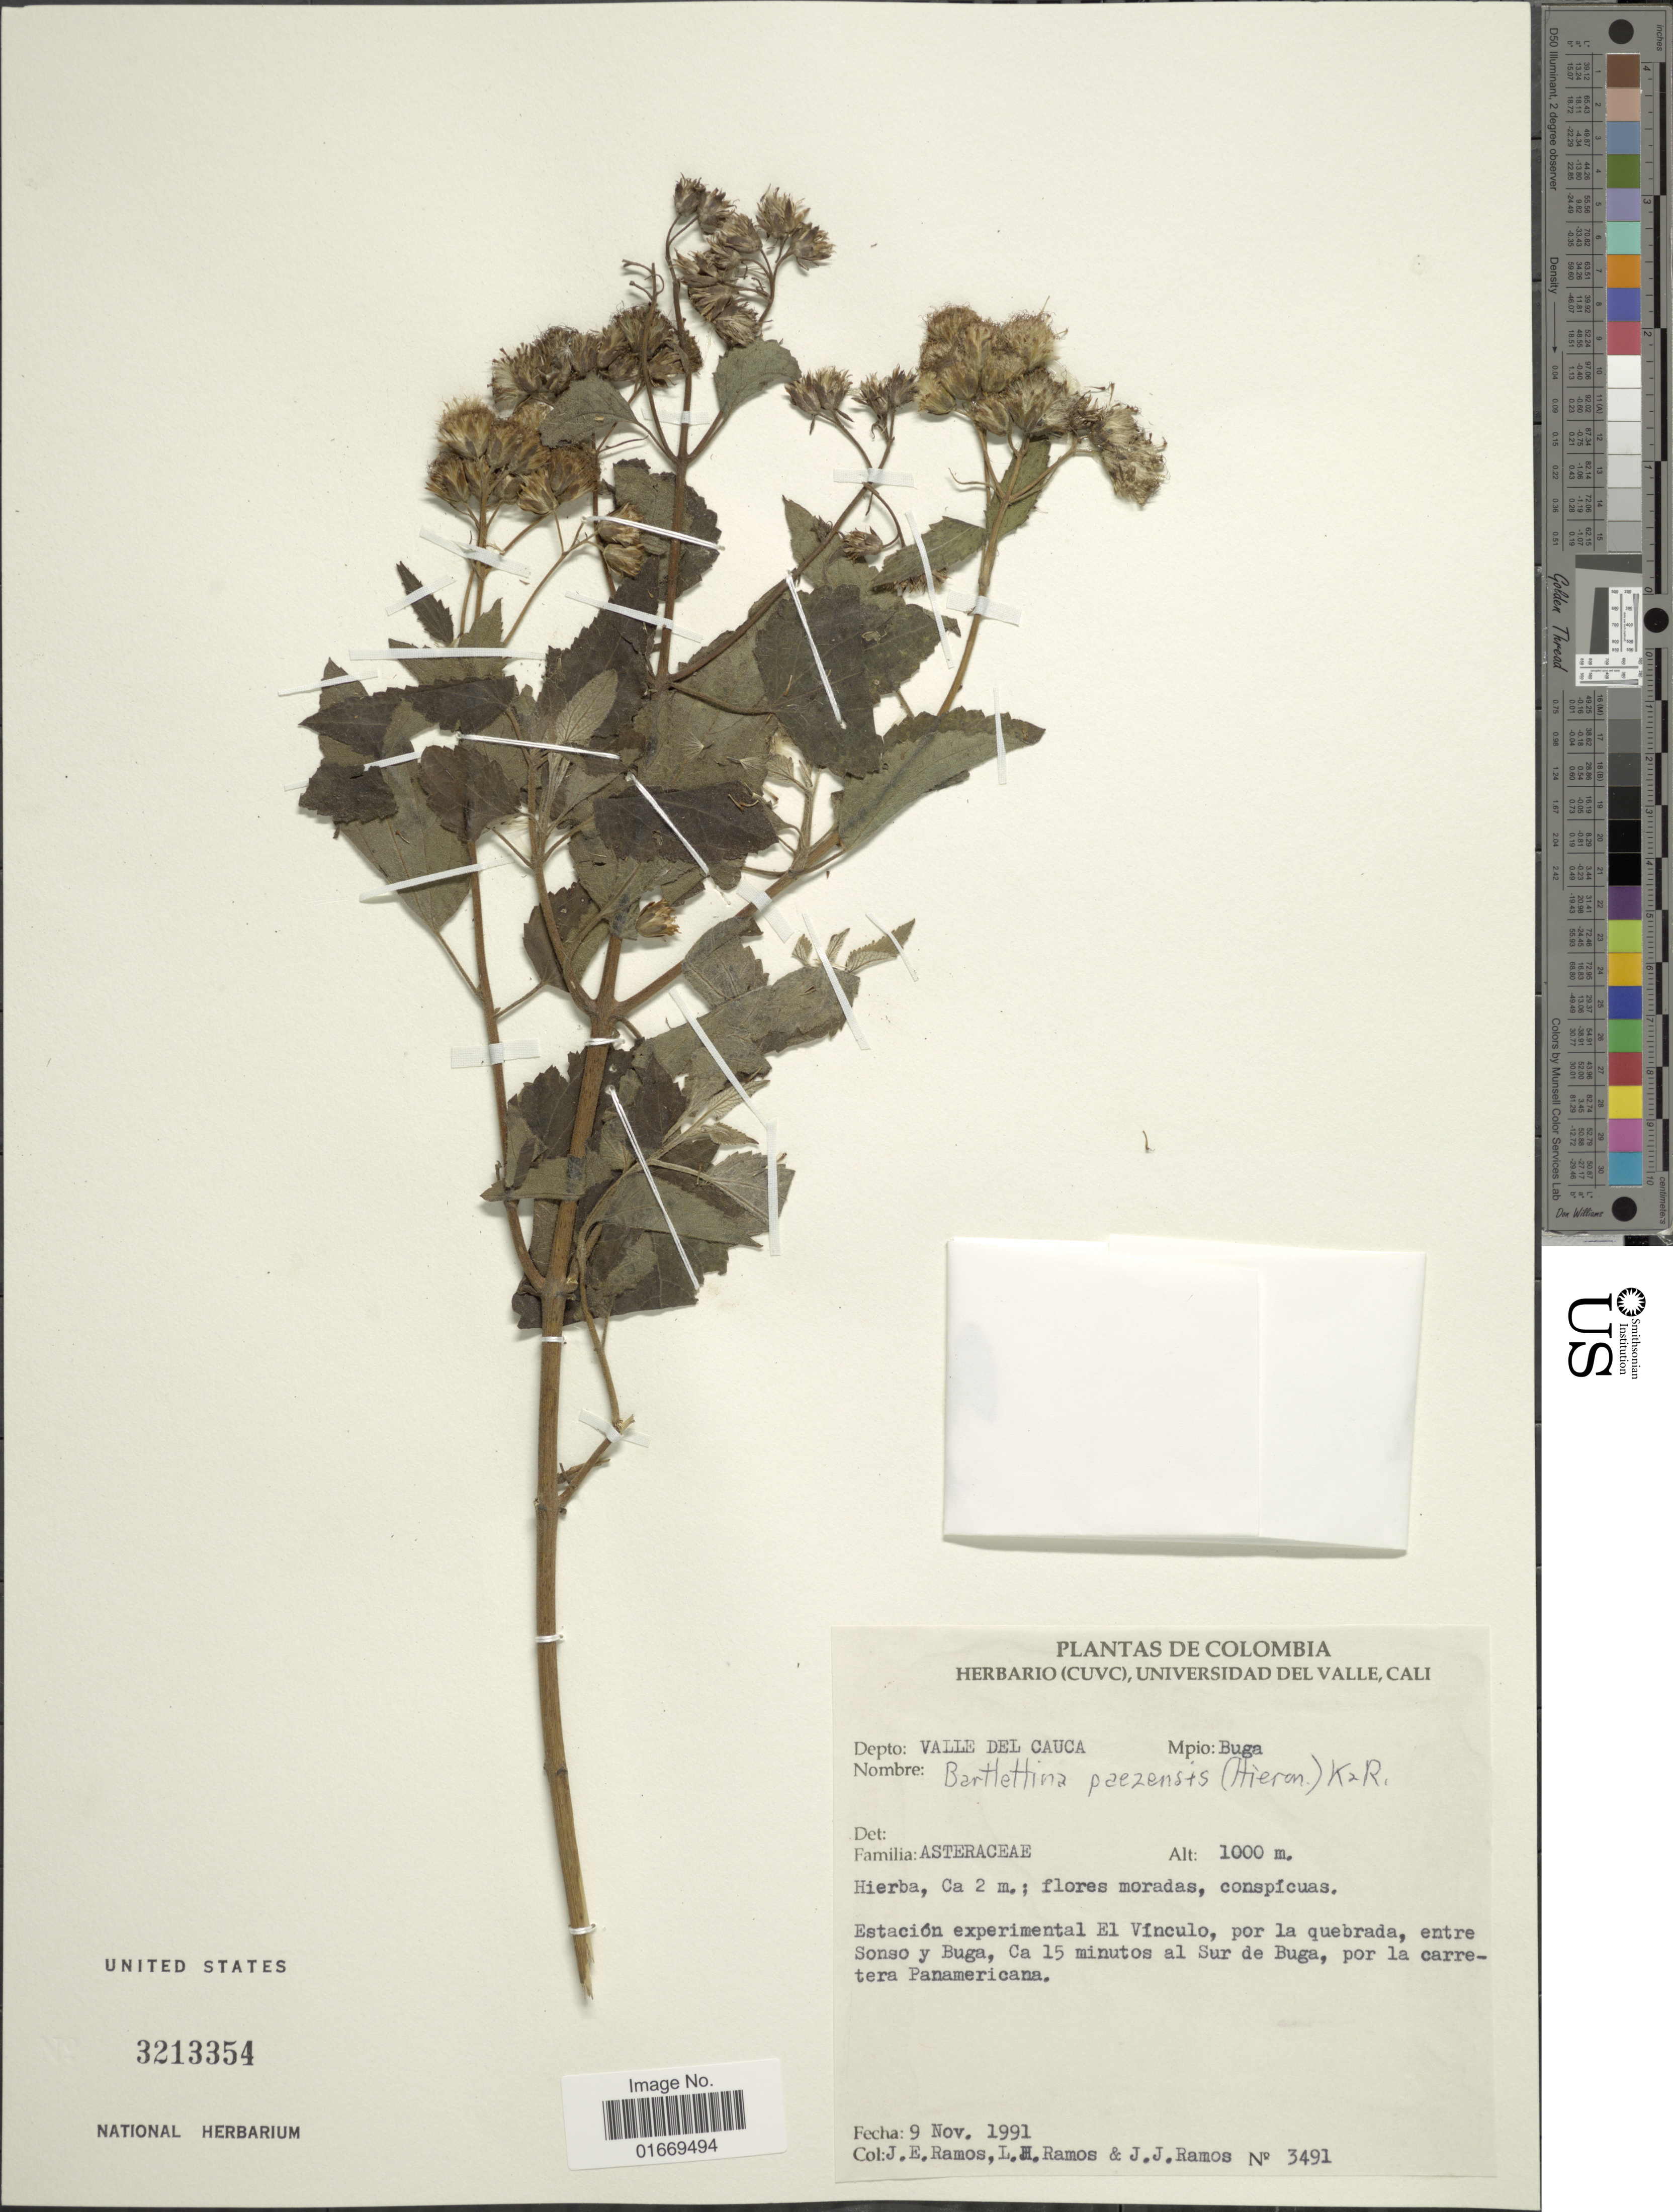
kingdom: Plantae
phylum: Tracheophyta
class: Magnoliopsida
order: Asterales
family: Asteraceae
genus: Bartlettina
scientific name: Bartlettina paezensis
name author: (Hieron.) R.M. King & H. Rob.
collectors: J. E. Ramos, L. Ramos & J. J. Ramos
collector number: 3491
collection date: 1991-11-09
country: Colombia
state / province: Valle del Cauca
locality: Mpio: Buga, Estación experimental El Vínculo, por la quebrada, entre Sonso y Buga, Ca 15 minutos al Sur de Buga, por la carretera Panamericana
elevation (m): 1000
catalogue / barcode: US 3213354